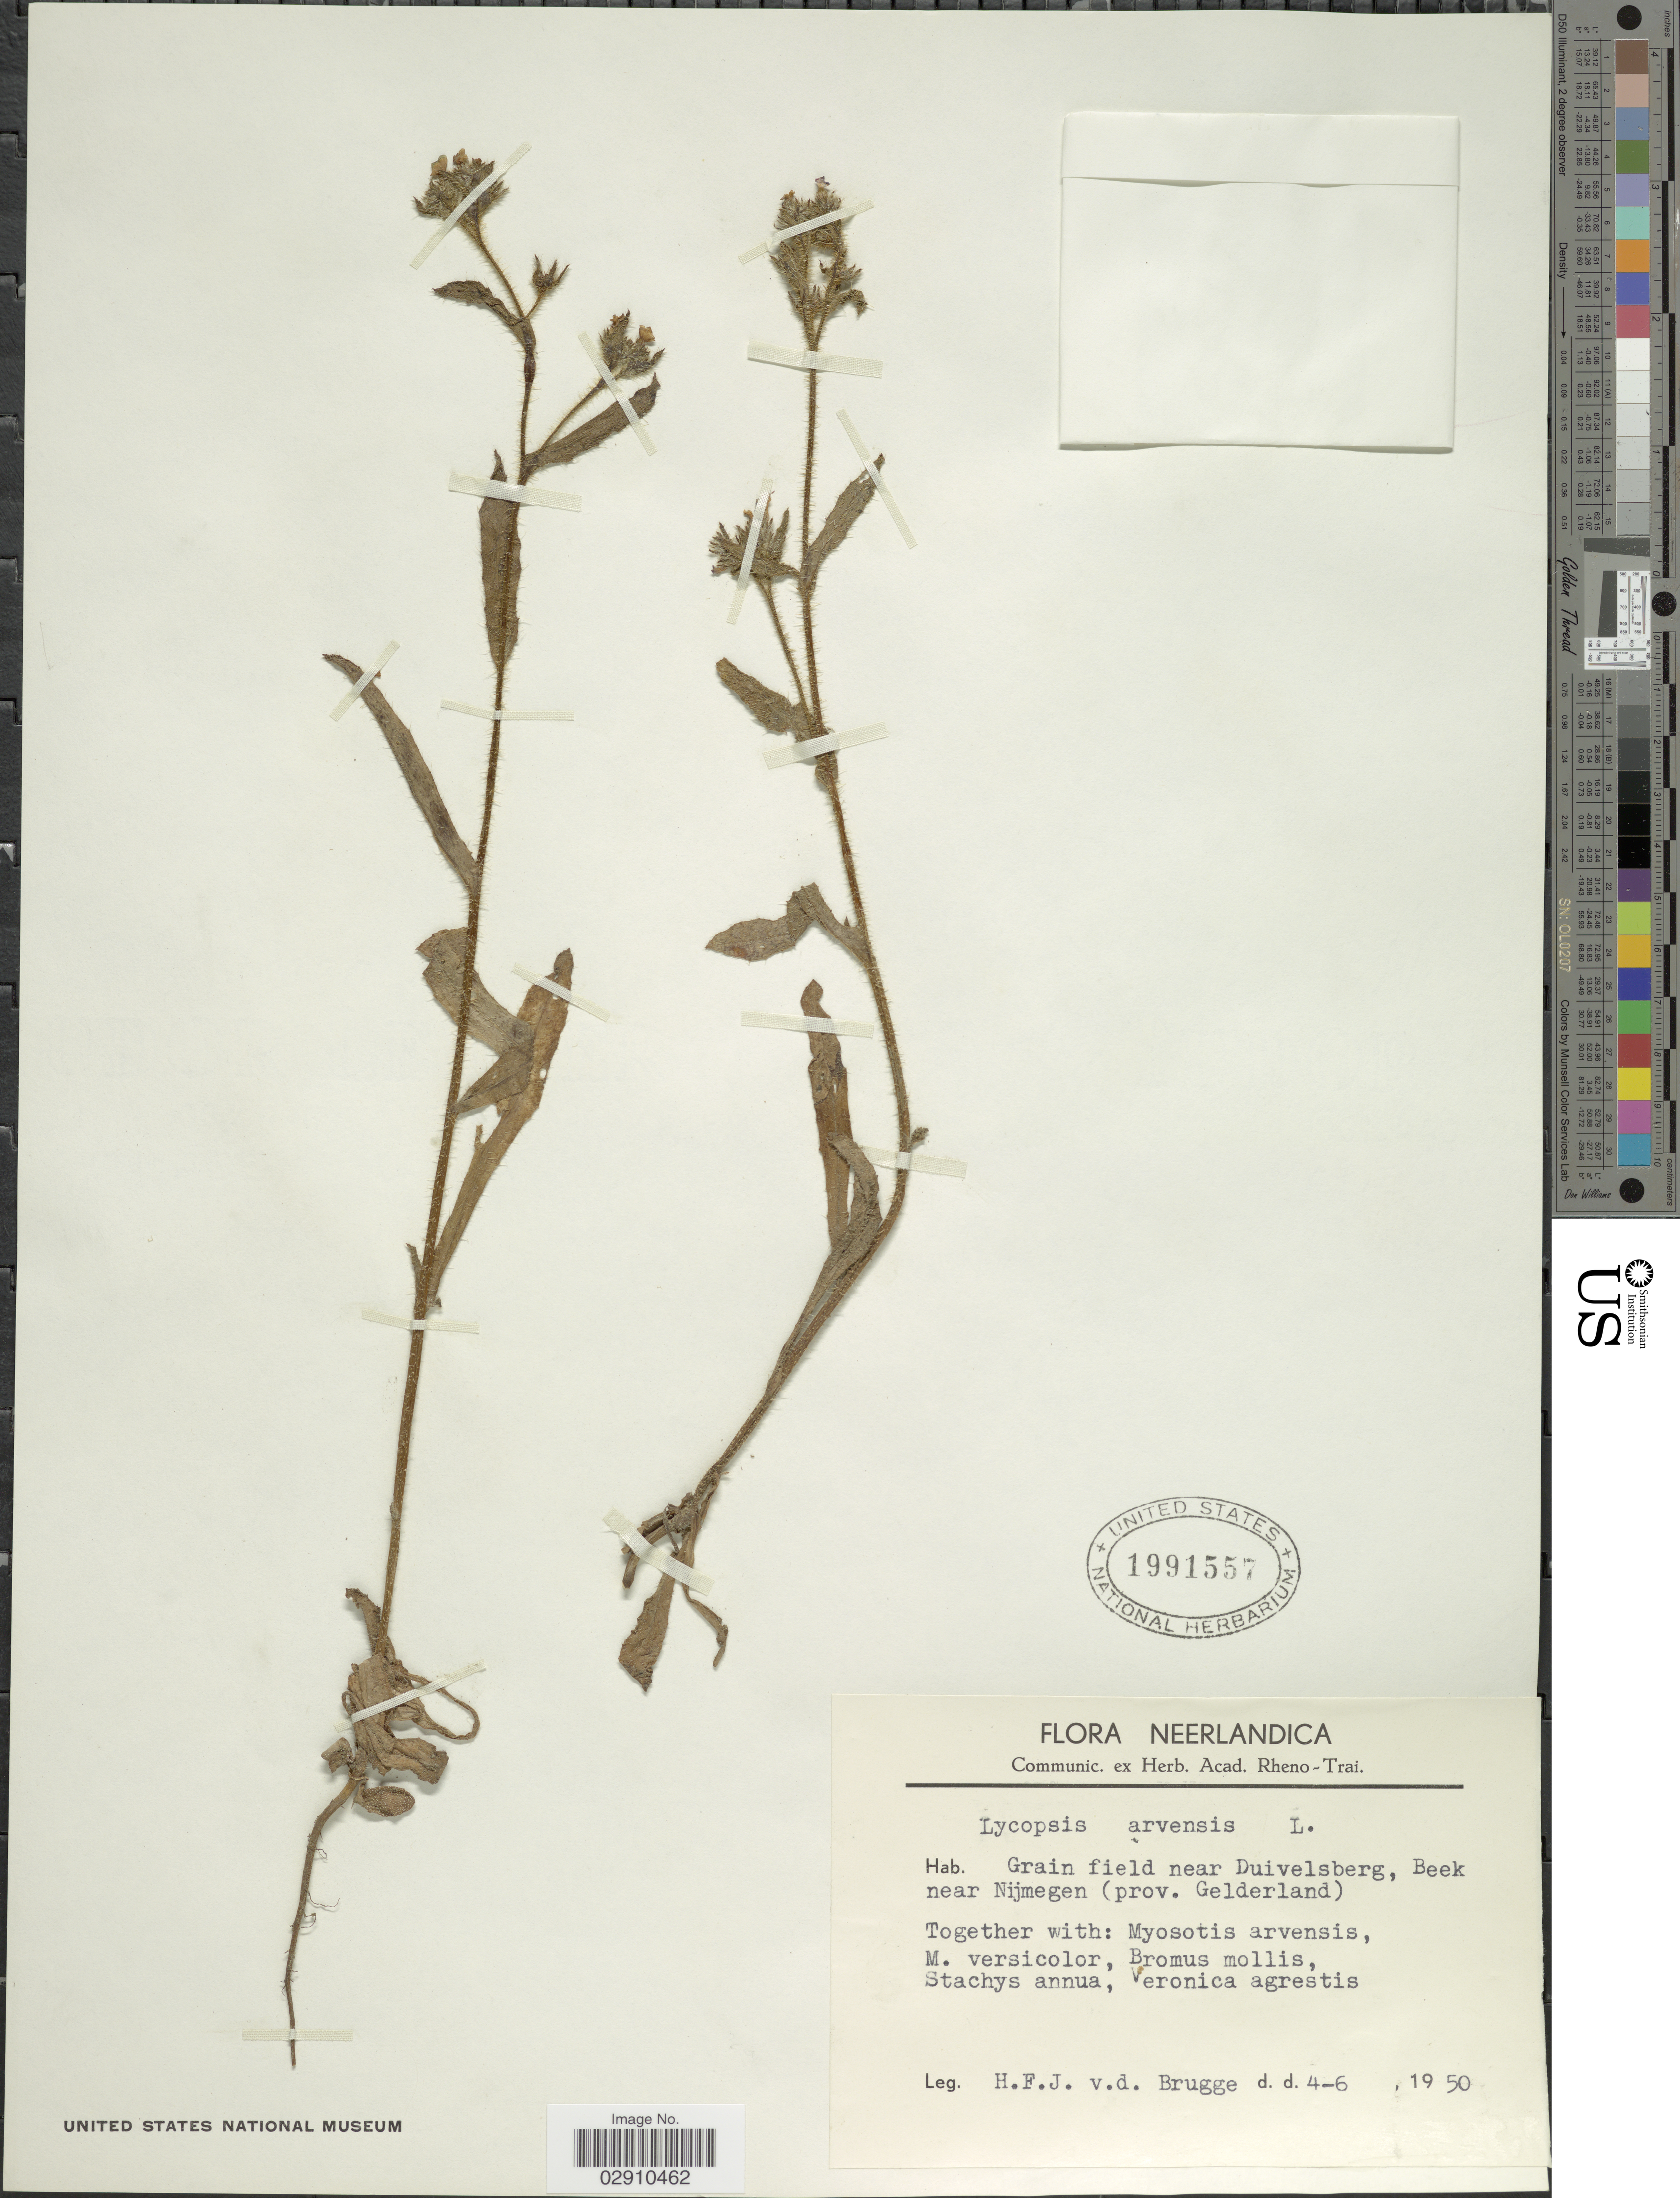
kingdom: Plantae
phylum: Tracheophyta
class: Magnoliopsida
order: Boraginales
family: Boraginaceae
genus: Lycopsis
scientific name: Lycopsis arvensis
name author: L.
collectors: H. Brugge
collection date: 1950-06-04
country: Netherlands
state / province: Gelderland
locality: Grain field near Duivelsberg, Beek near Nijmegen (prov. Gelderland).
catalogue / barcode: US 1991557